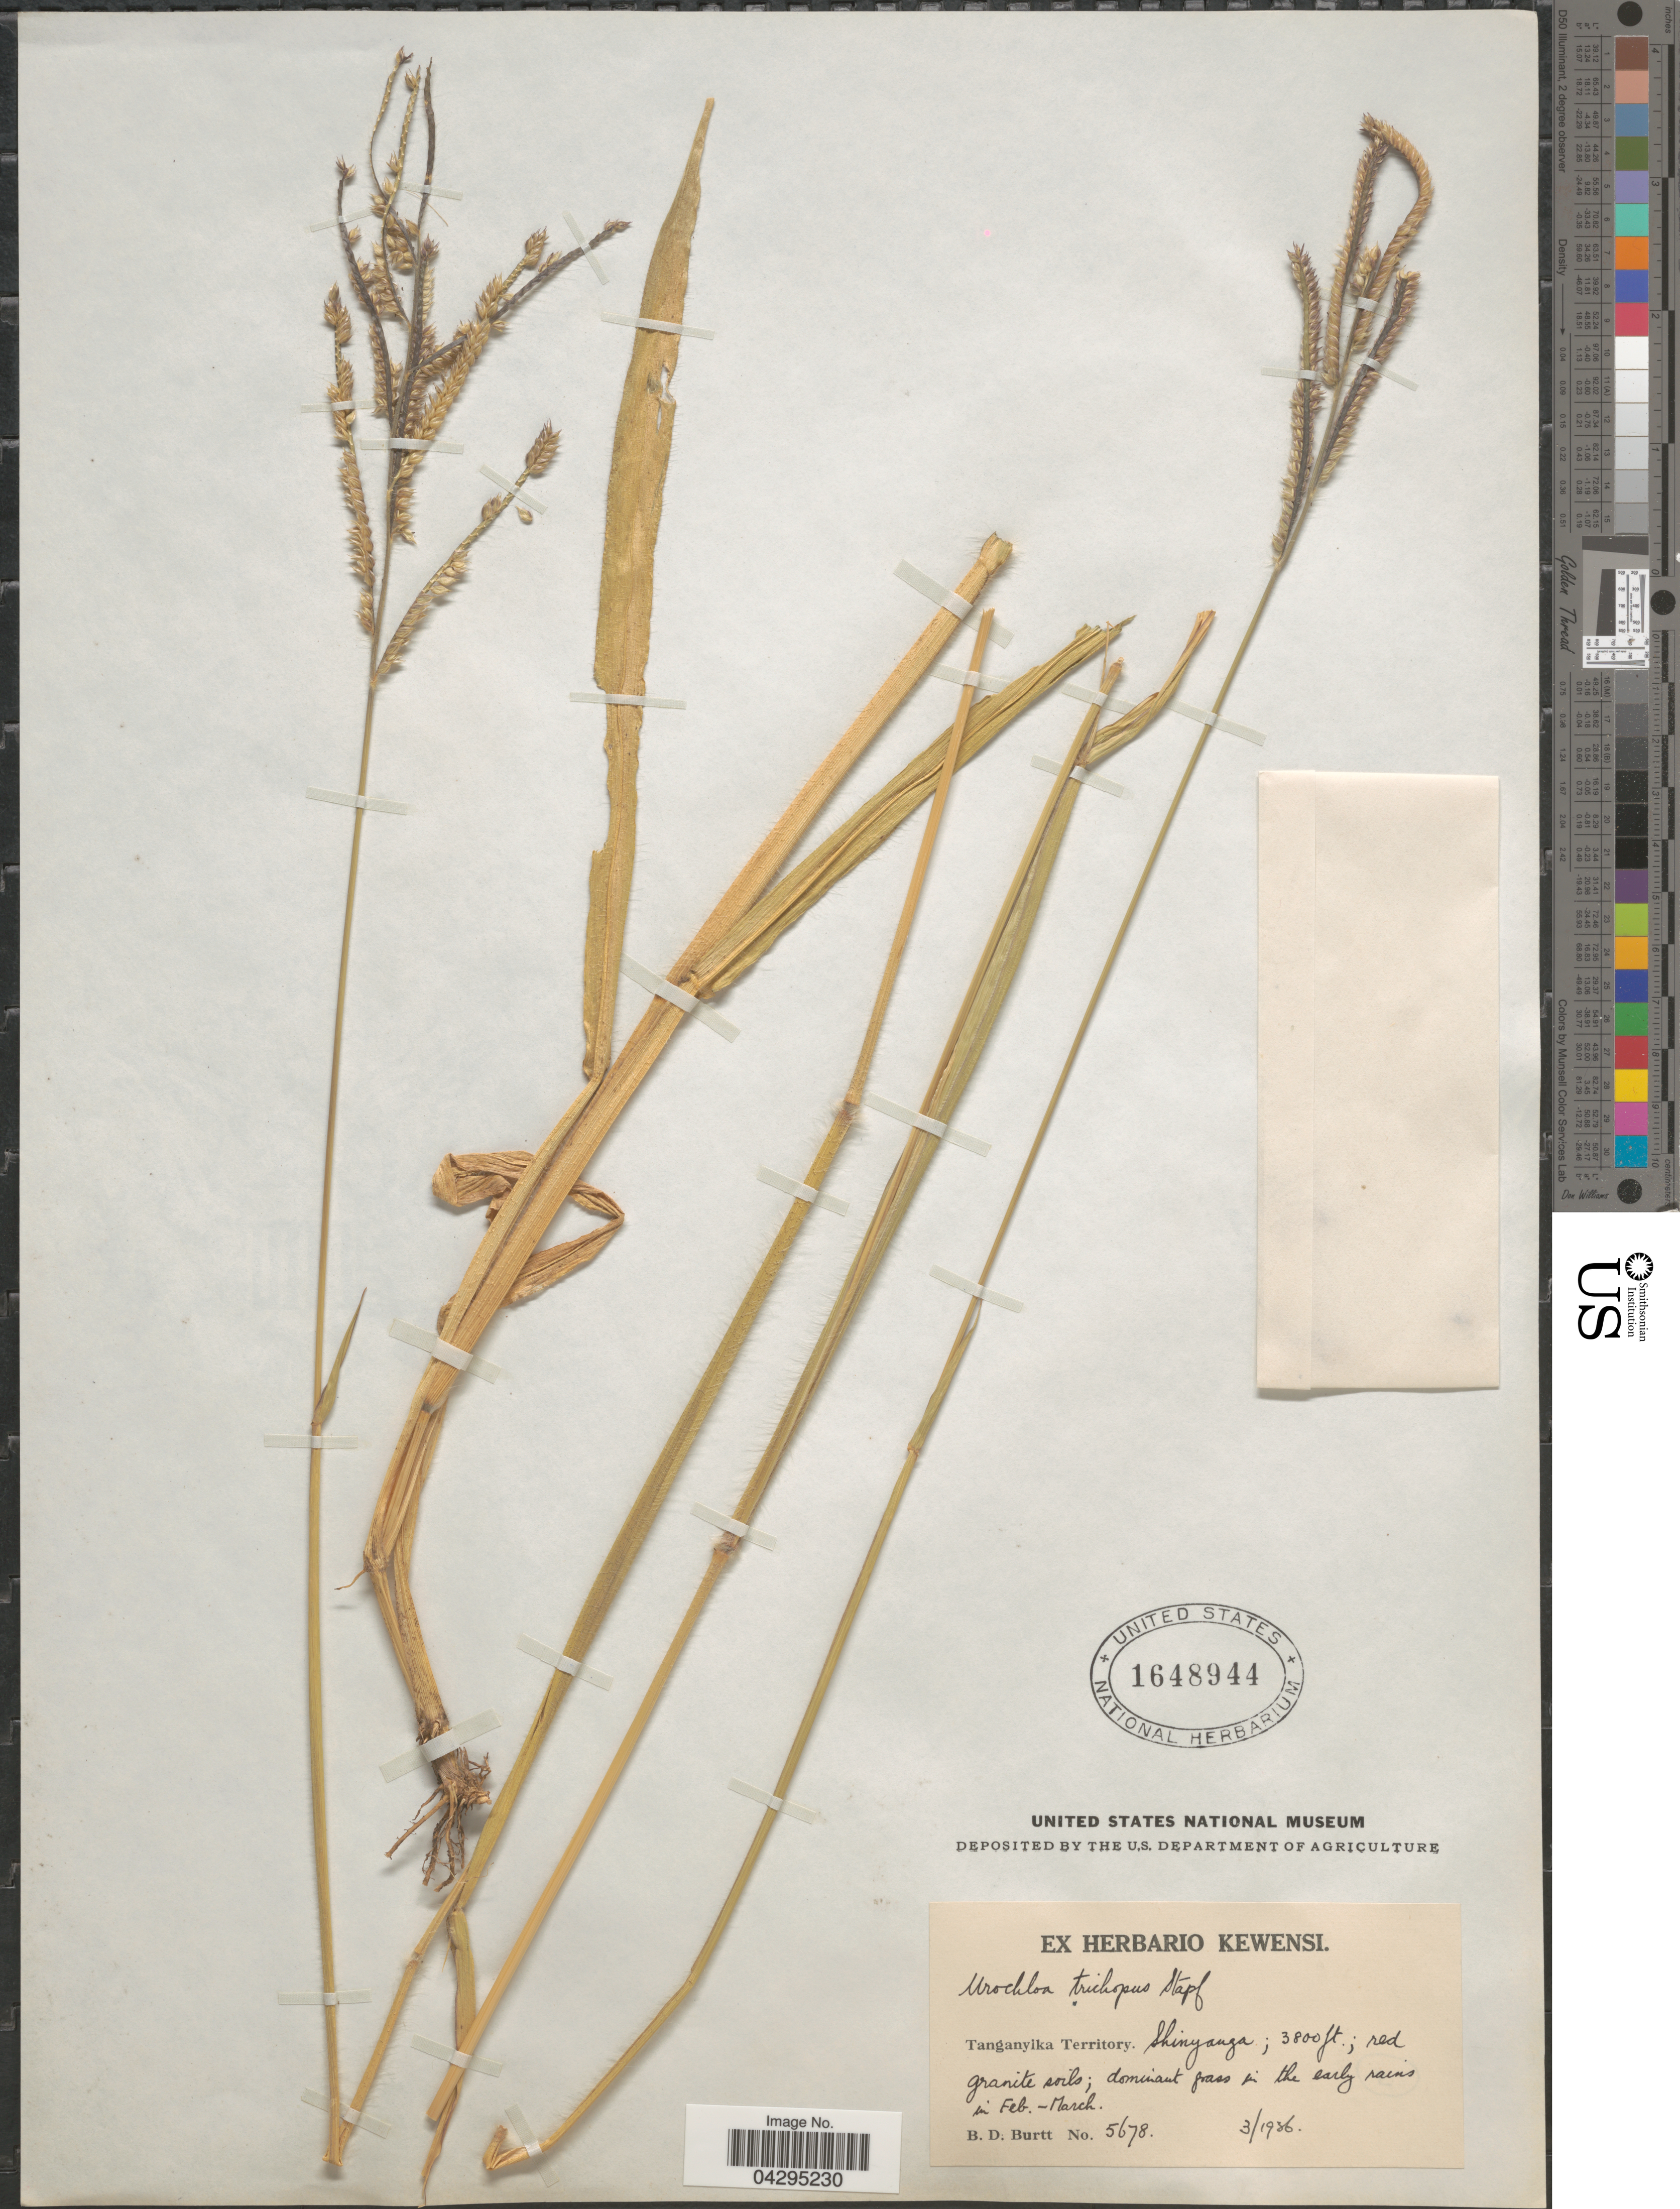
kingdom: Plantae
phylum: Tracheophyta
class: Liliopsida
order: Poales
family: Poaceae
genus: Urochloa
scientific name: Urochloa trichopus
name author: (Hochst.) Stapf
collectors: B. D. Burtt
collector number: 5678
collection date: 1936-03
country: Tanzania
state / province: Shinyanga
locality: Tanganyika Territory.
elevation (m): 1158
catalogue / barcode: US 1648944